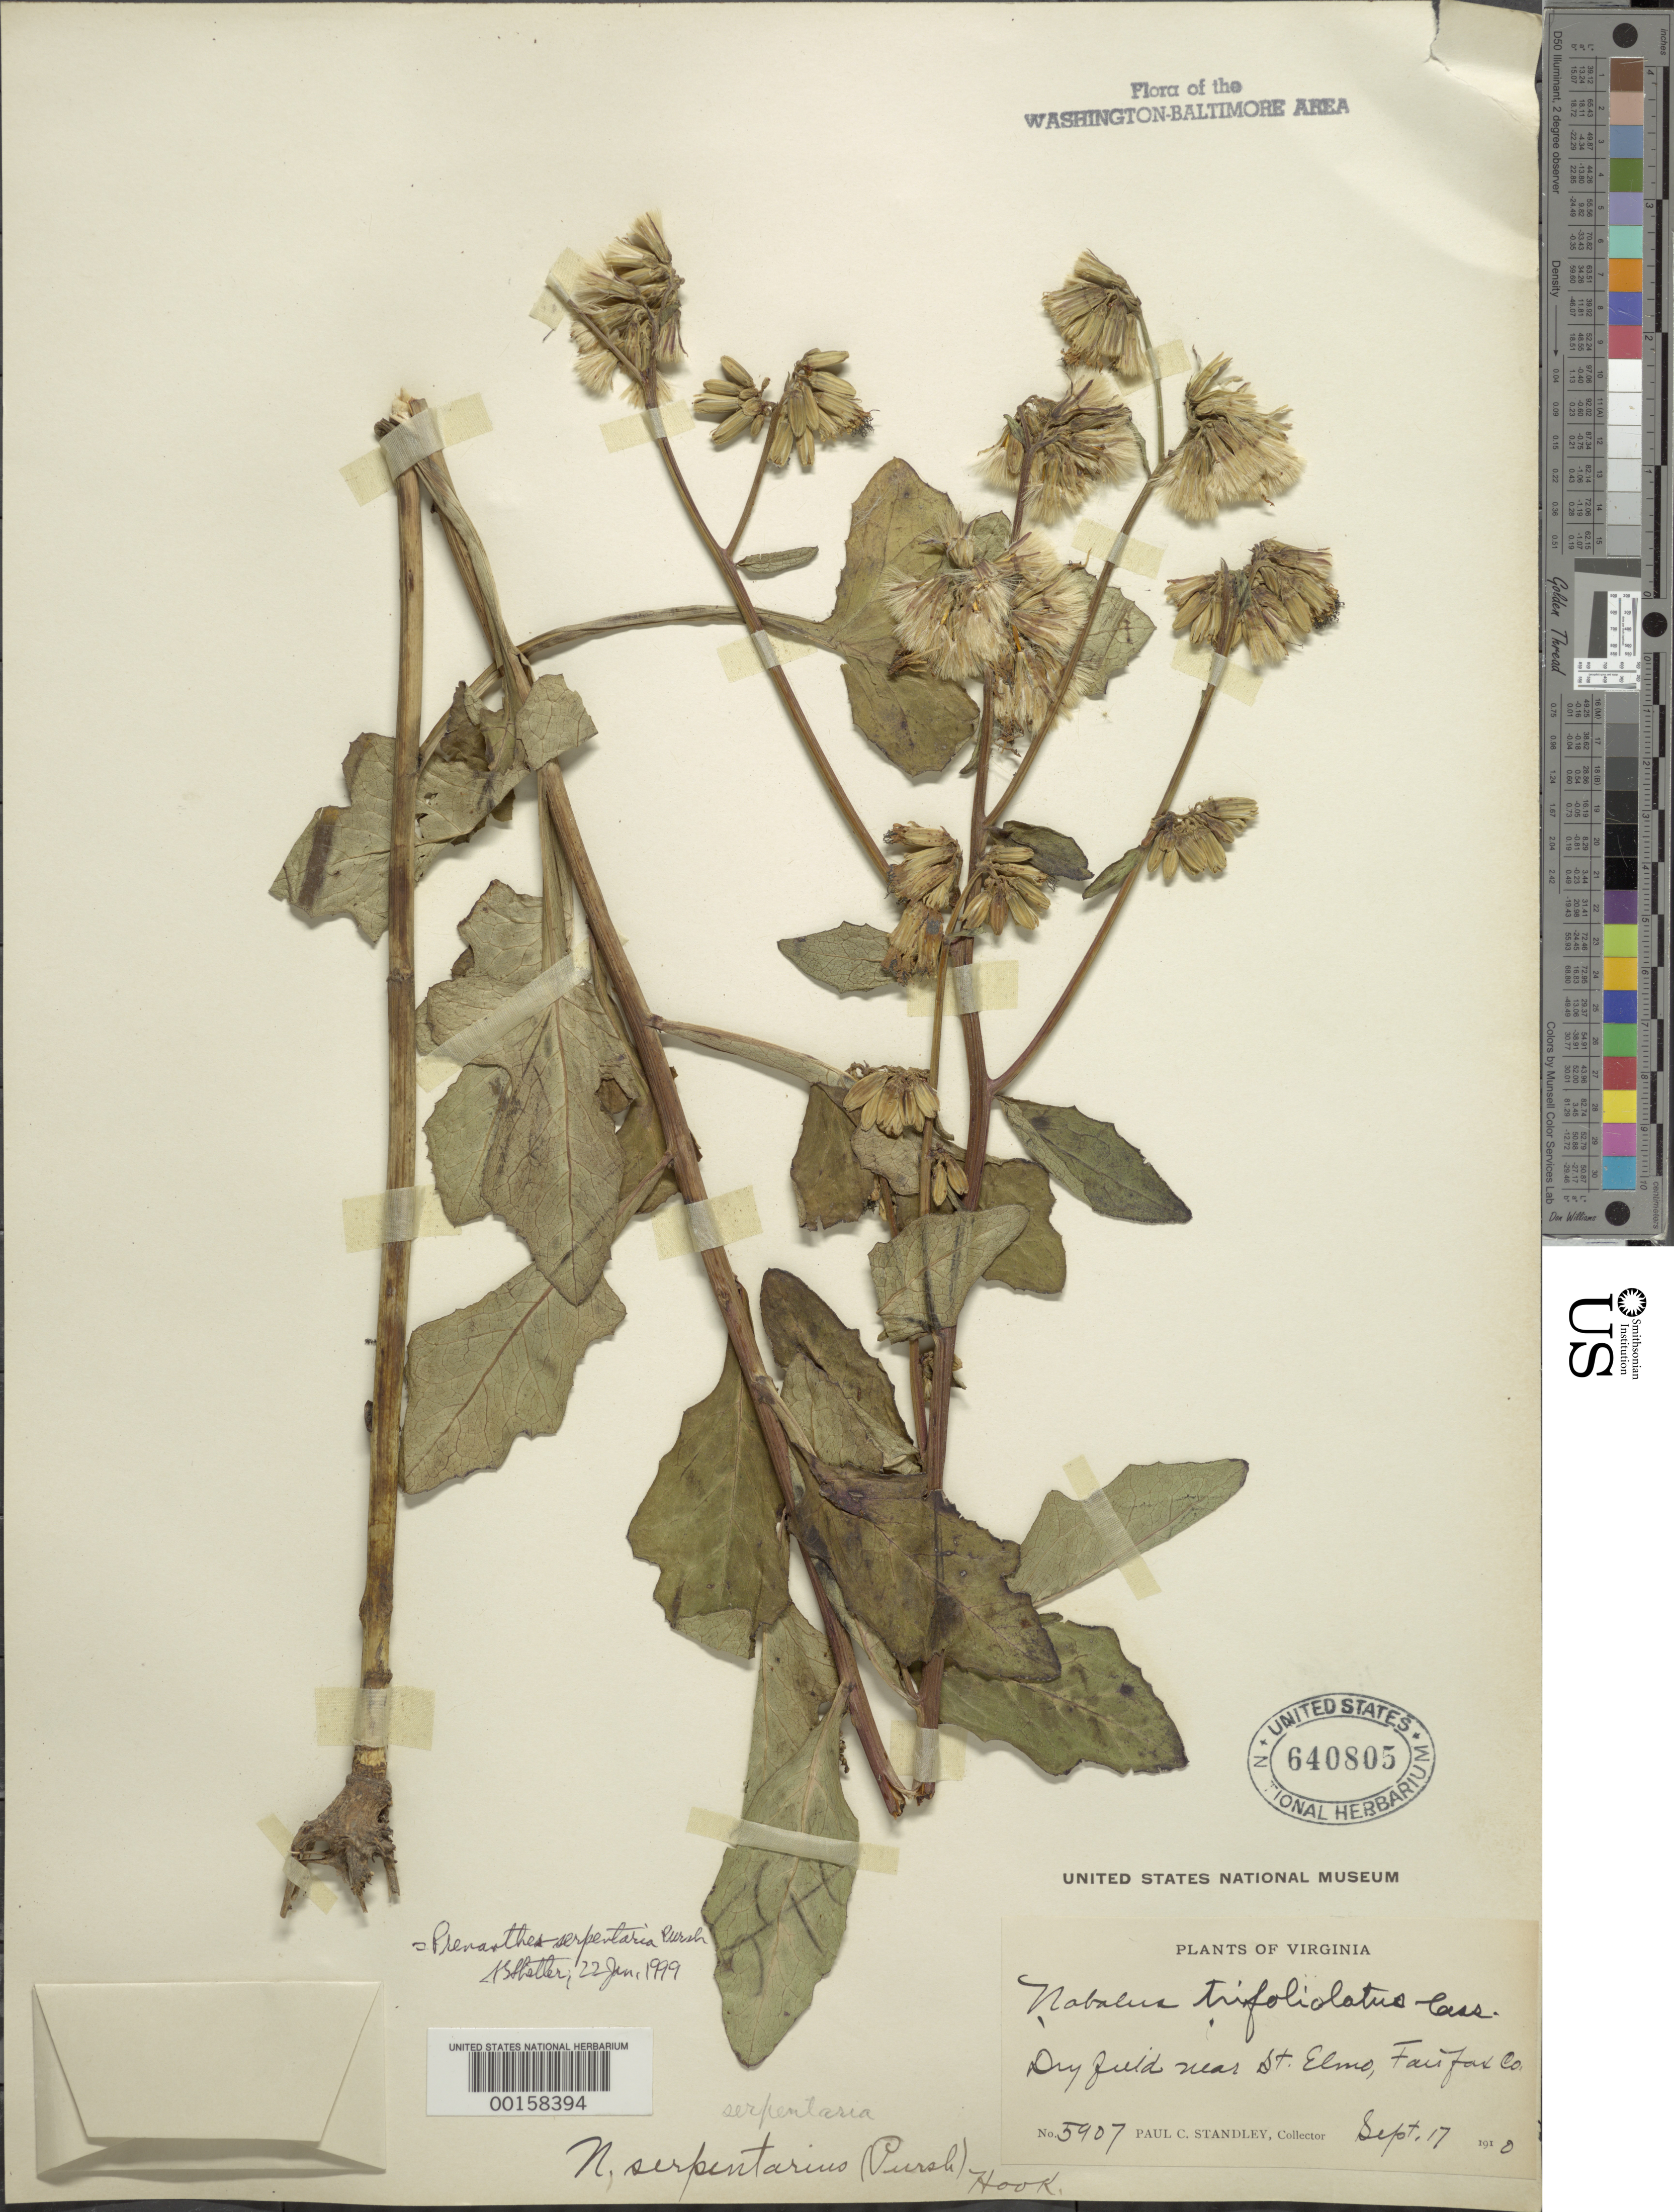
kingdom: Plantae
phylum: Tracheophyta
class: Magnoliopsida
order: Asterales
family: Asteraceae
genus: Nabalus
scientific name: Nabalus trifoliolatus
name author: Cass.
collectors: P. C. Standley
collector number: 5907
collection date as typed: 17 Sep 1910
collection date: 1910-09-17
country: United States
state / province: Virginia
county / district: Fairfax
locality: Near St. Elmo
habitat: Dry filed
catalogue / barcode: US 640805